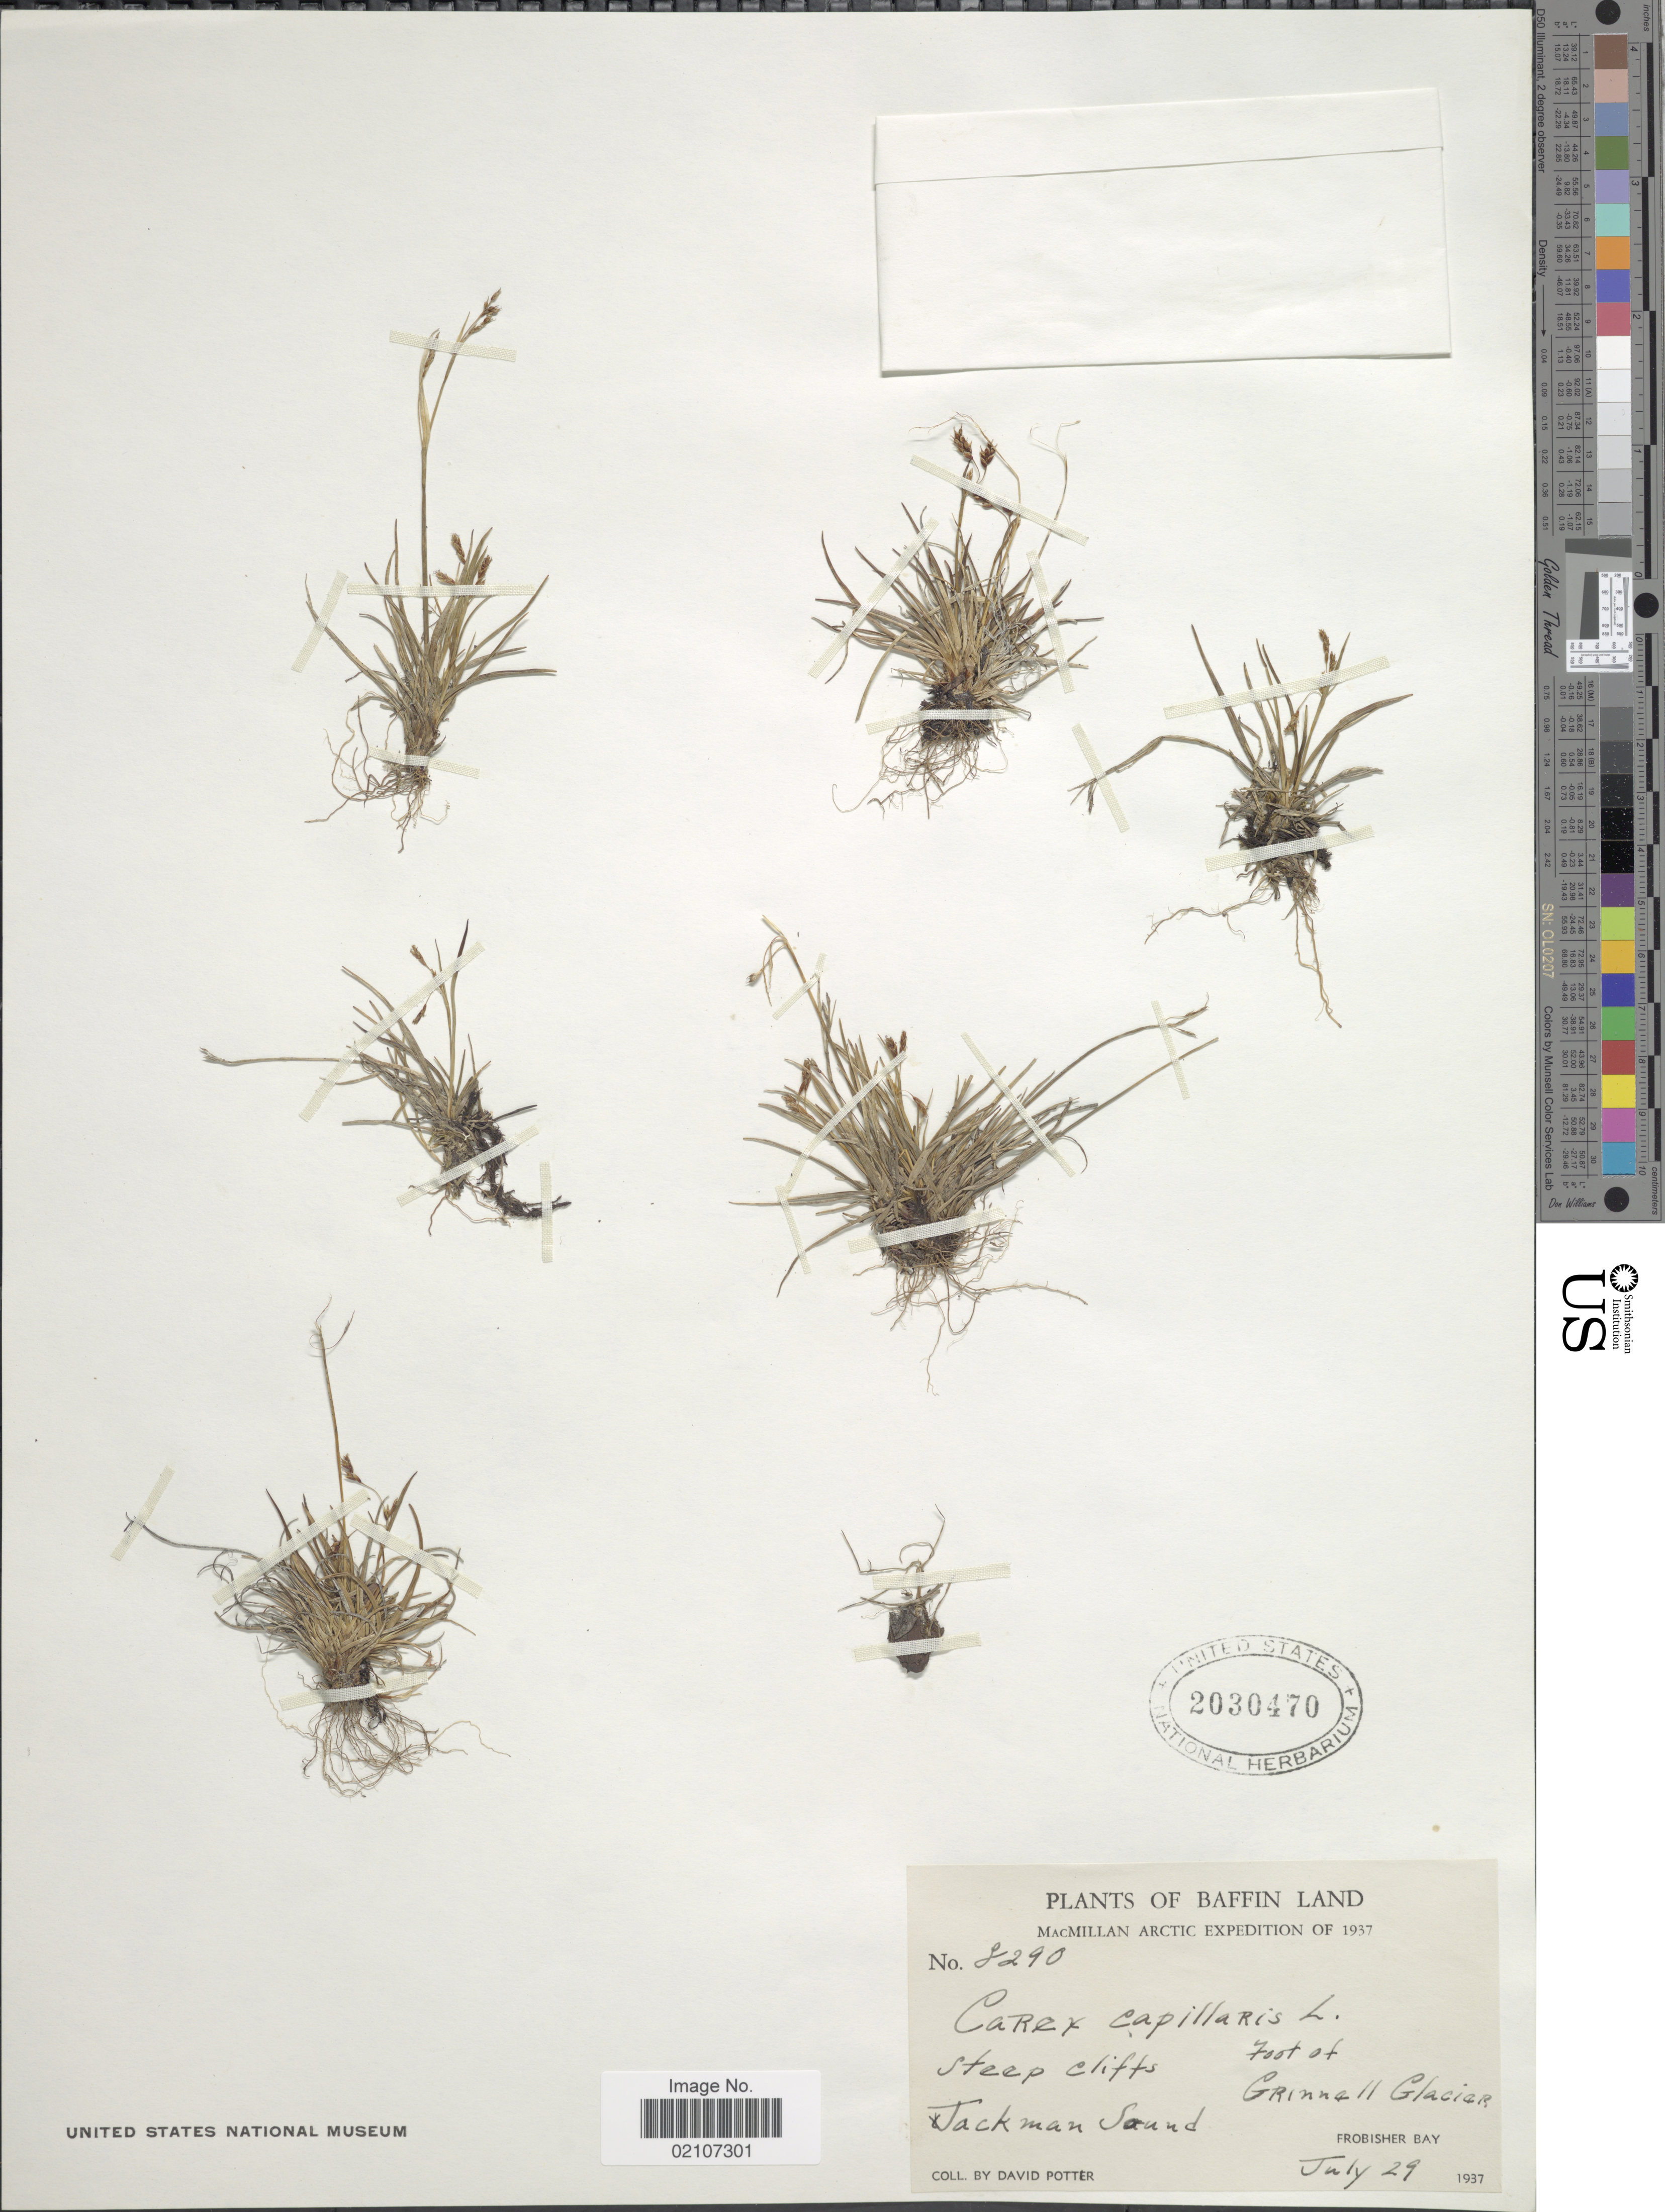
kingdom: Plantae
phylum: Tracheophyta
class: Liliopsida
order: Poales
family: Cyperaceae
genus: Carex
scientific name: Carex capillaris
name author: L.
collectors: D. Potter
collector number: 3290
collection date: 1937-07-29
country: Canada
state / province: Nunavut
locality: Baffin Land. Steep cliffs. Foot of Grinnell Glacier. Jackman Sound. Frobisher Bay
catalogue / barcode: US 2030470